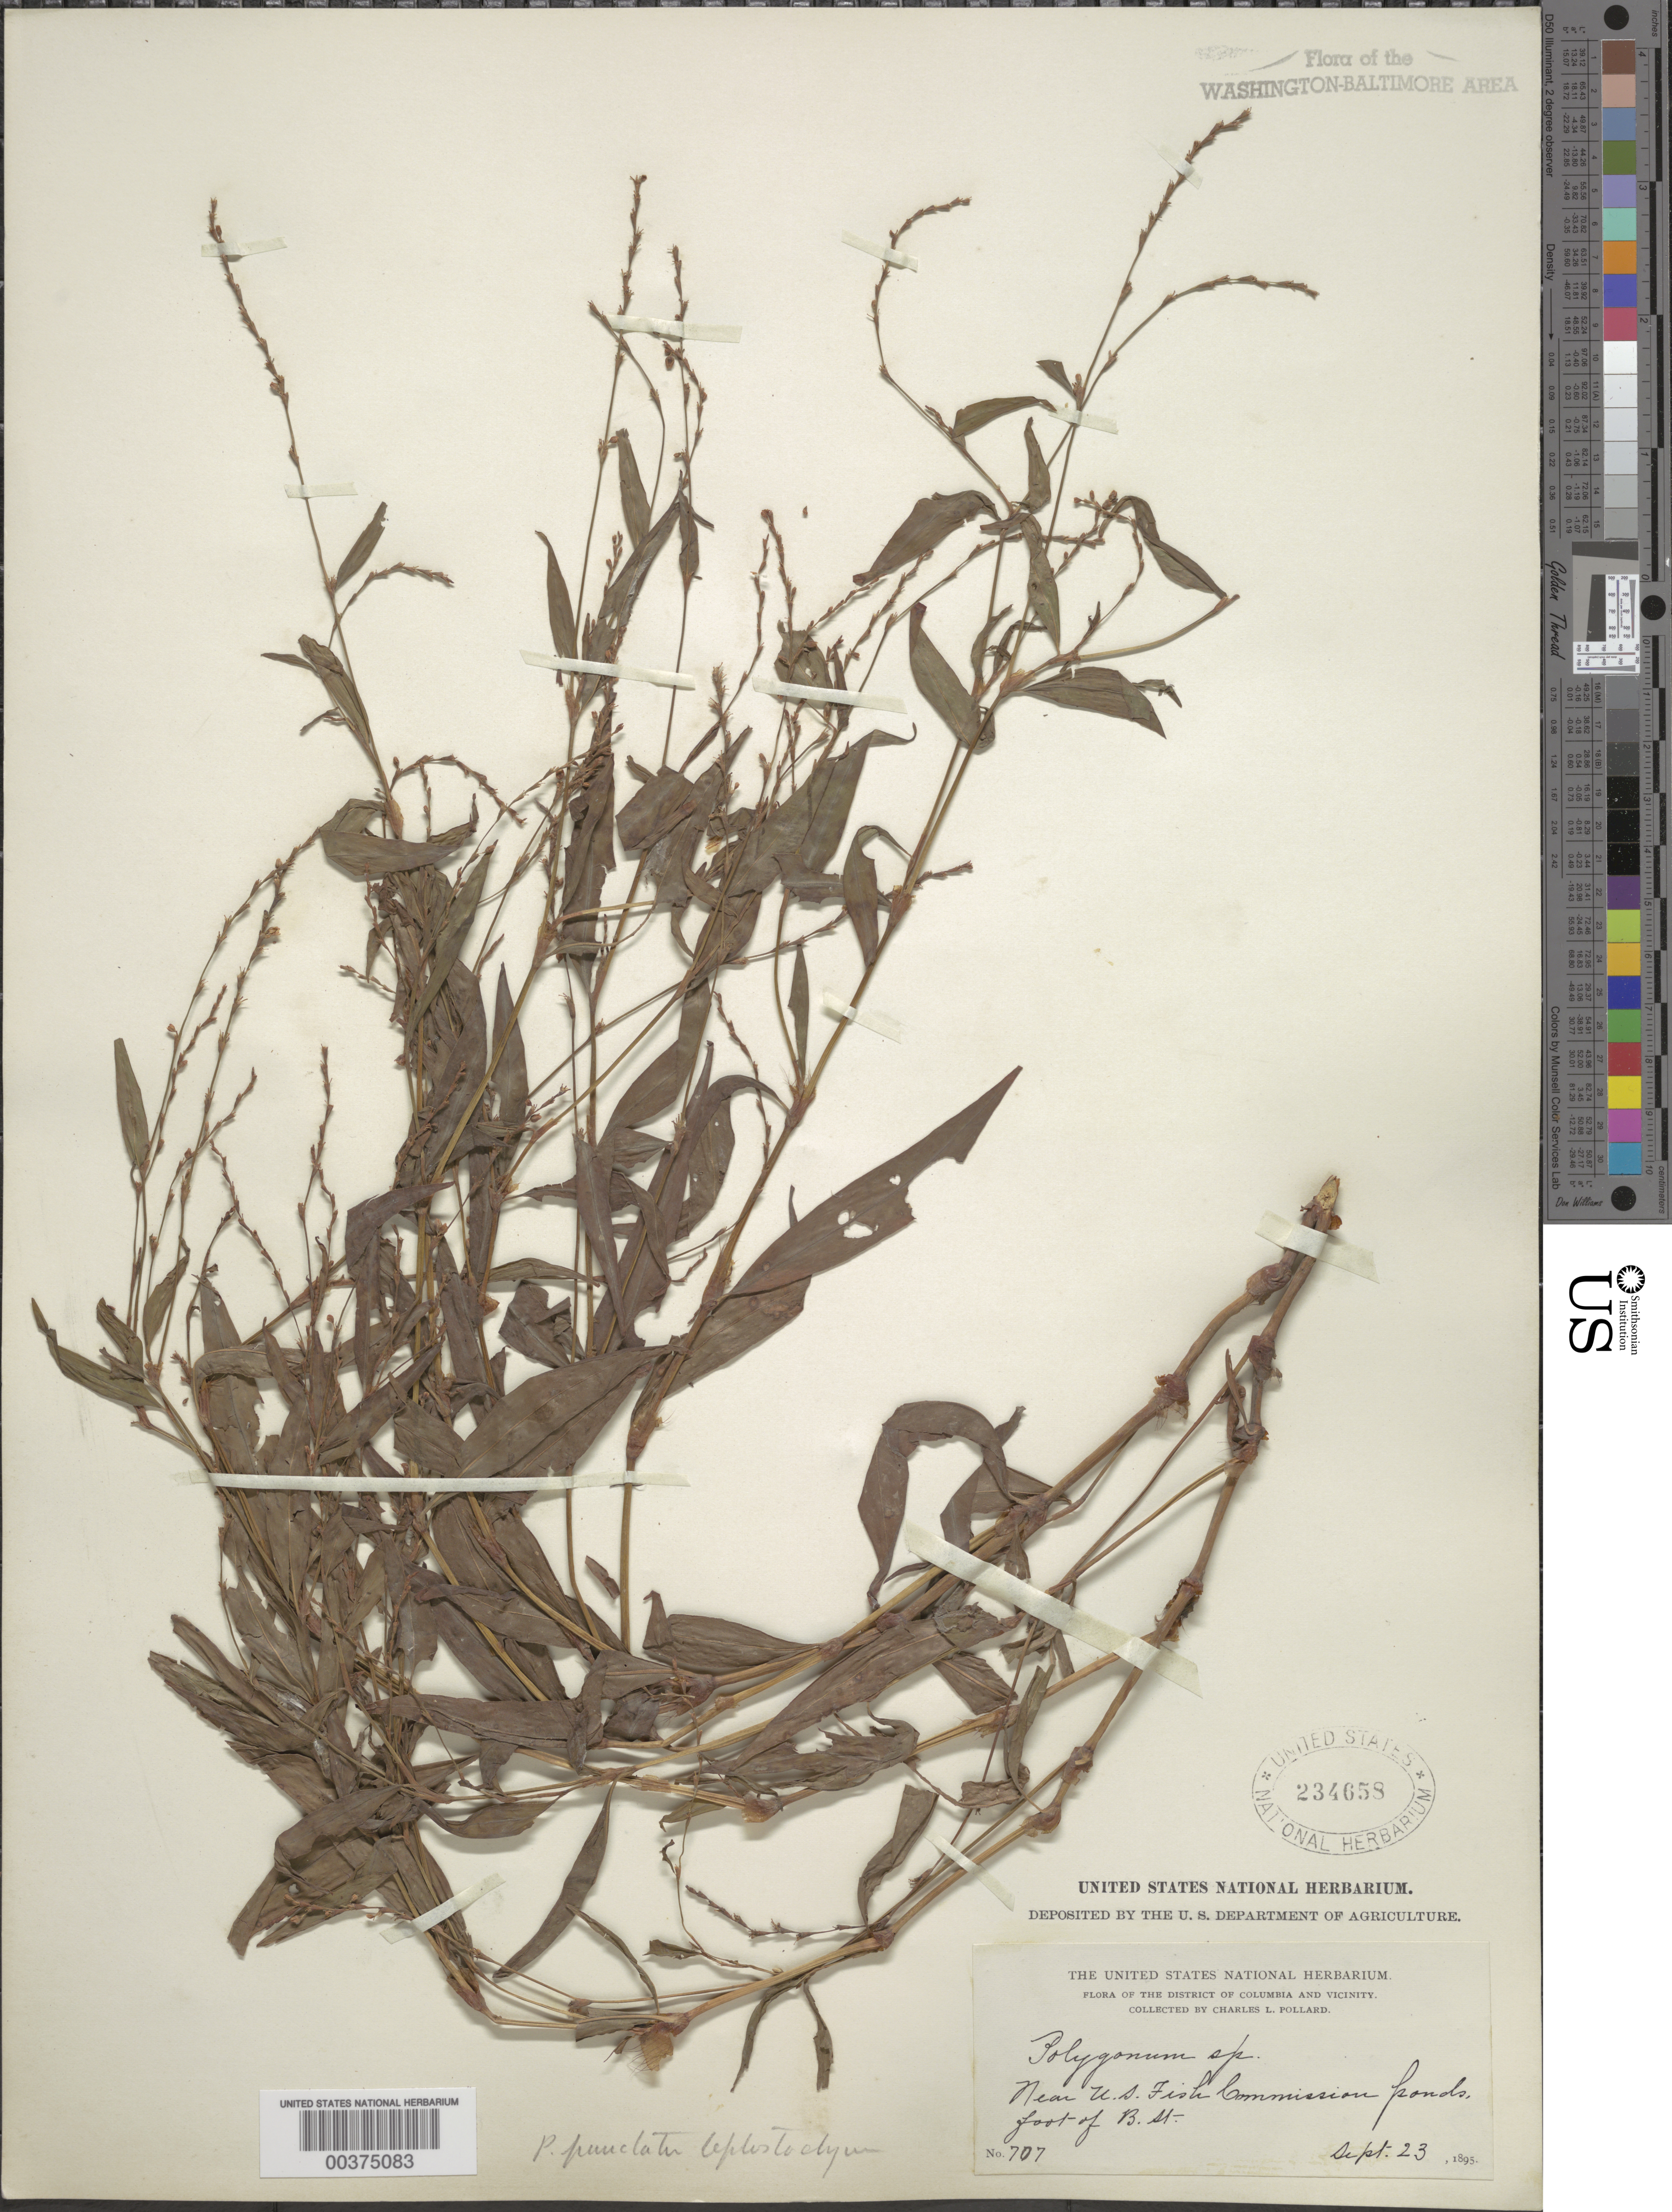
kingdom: Plantae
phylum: Tracheophyta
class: Magnoliopsida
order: Caryophyllales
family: Polygonaceae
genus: Persicaria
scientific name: Persicaria punctata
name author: (Elliott) Small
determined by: Atha, D. E.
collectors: C. L. Pollard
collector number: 707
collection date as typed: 23 Sep 1895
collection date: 1895-09-23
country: United States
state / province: District of Columbia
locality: U.S. Fish Commission Ponds, B. St.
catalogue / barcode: US 234658